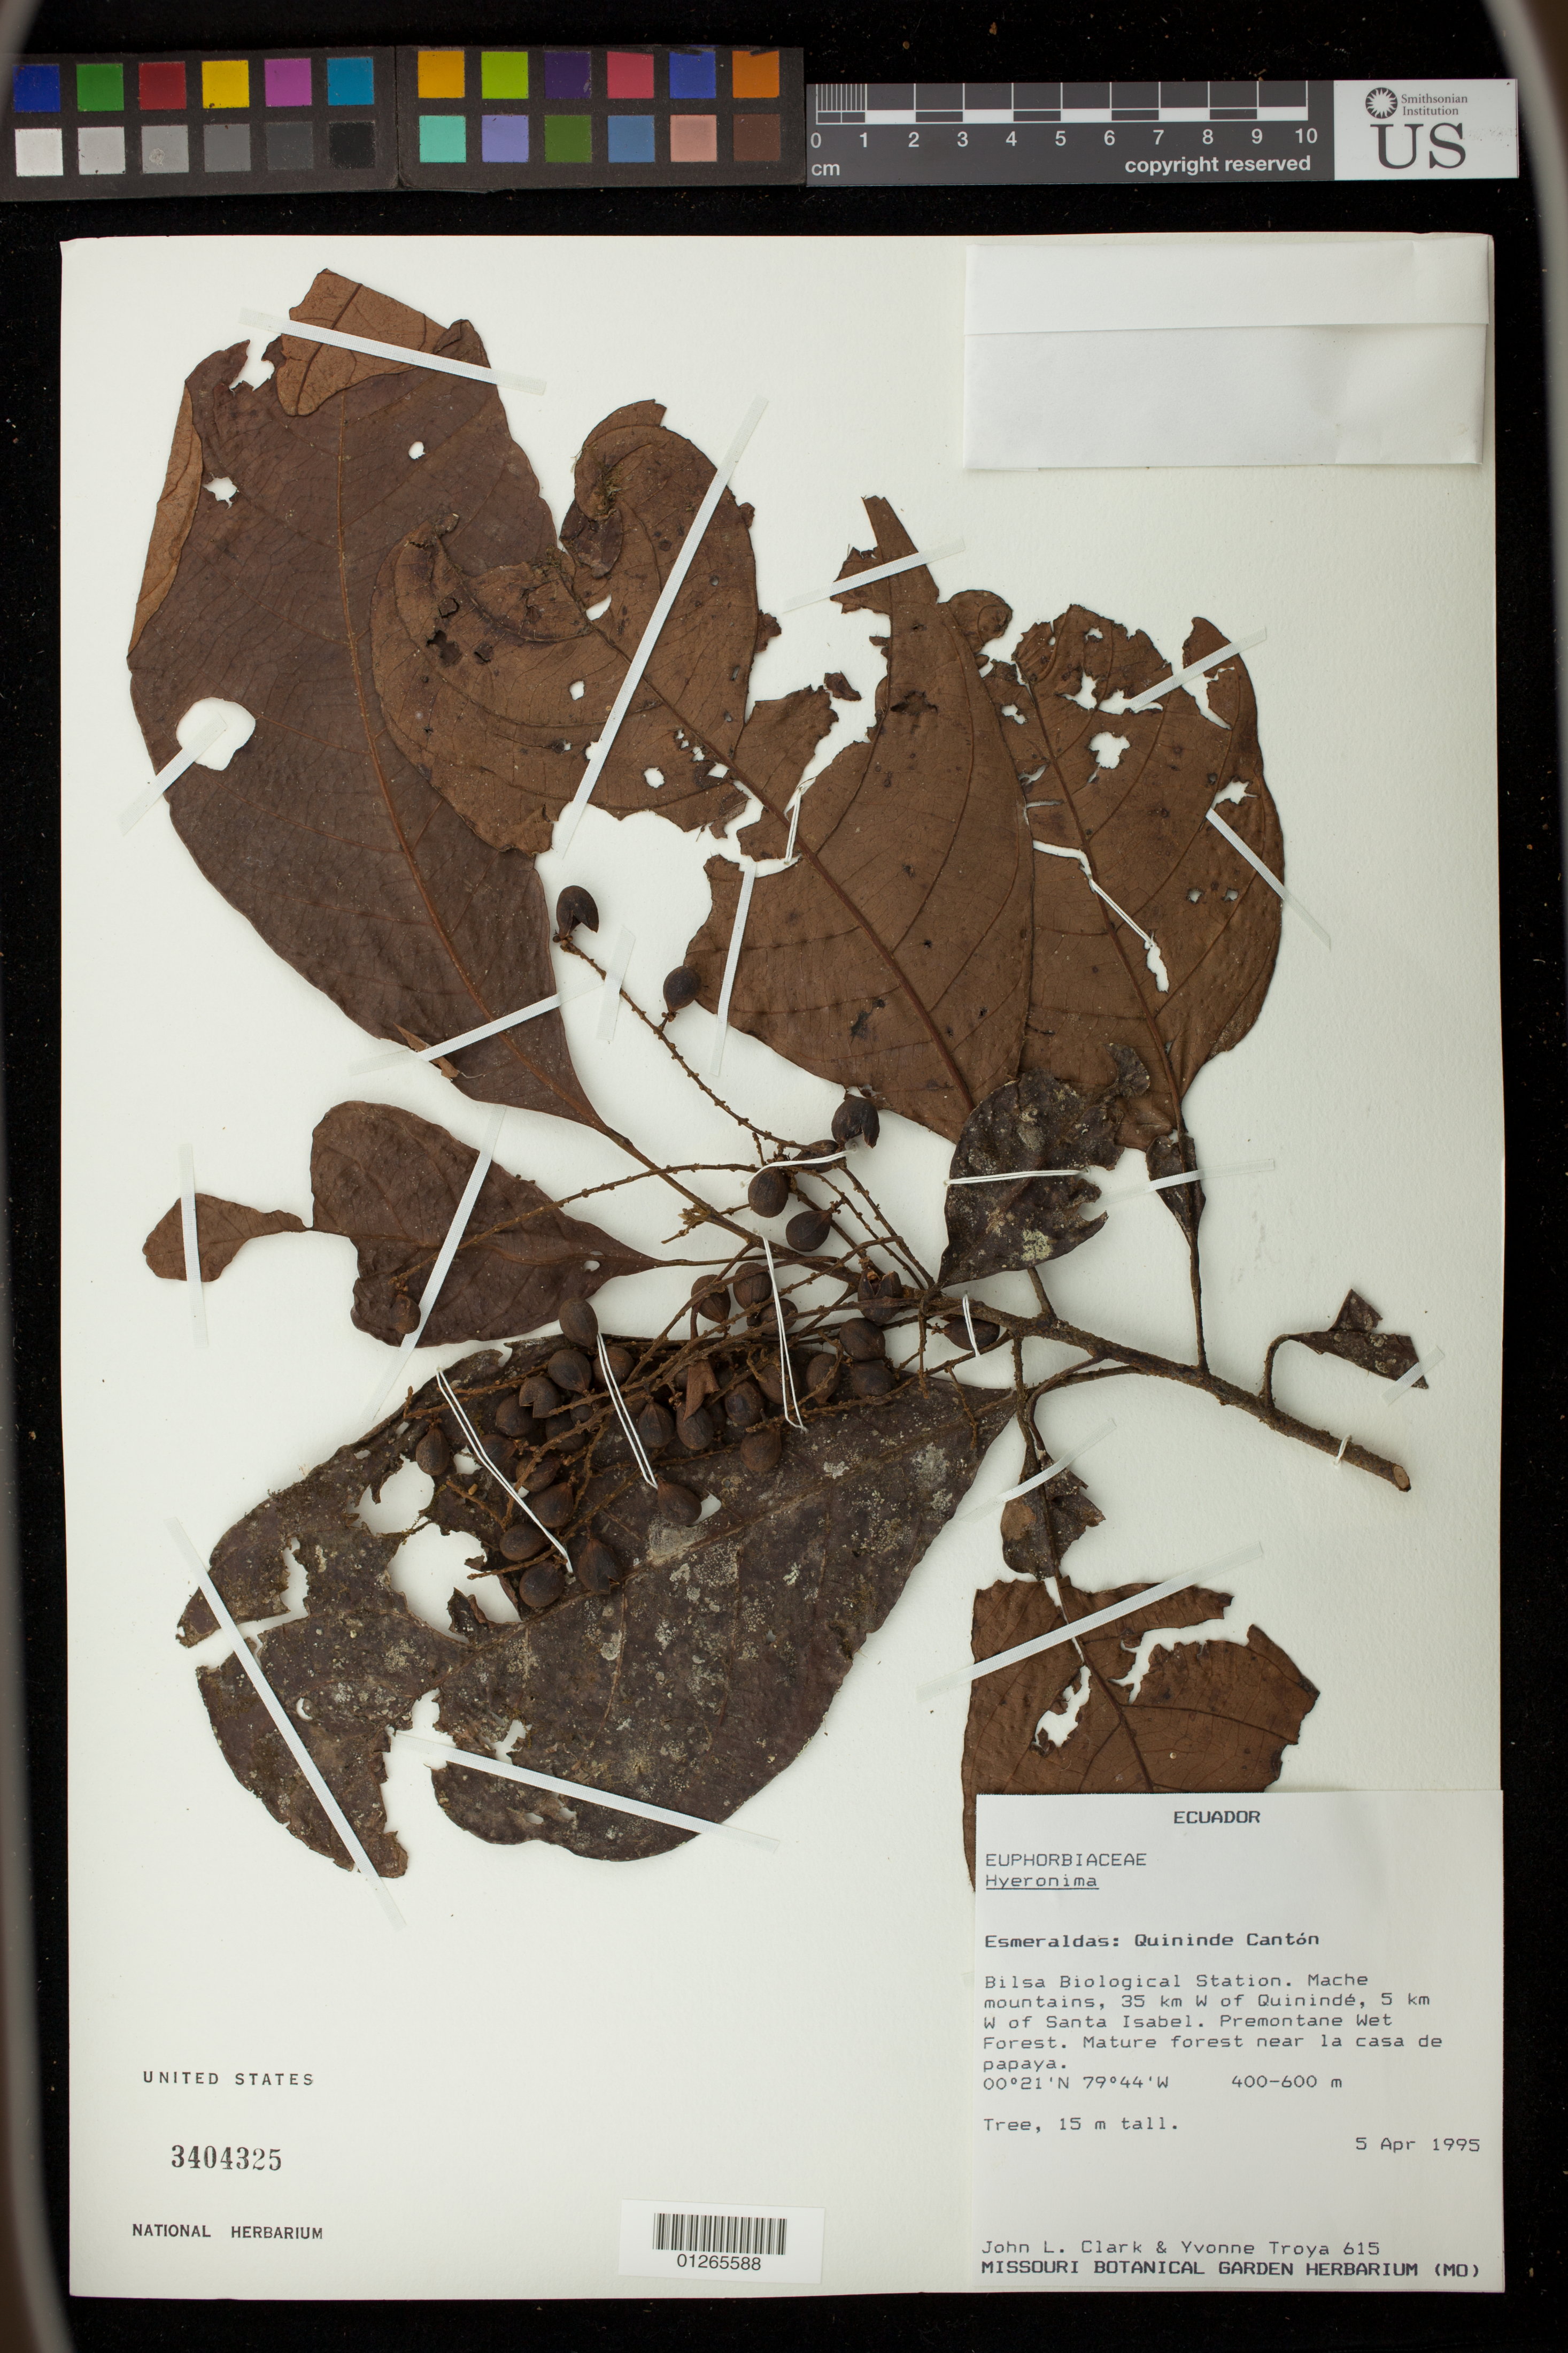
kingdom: Plantae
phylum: Tracheophyta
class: Magnoliopsida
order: Malpighiales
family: Phyllanthaceae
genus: Hieronyma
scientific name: Hieronyma sp.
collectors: J. L. Clark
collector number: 615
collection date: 1995-04-05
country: Ecuador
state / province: Esmeraldas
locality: Zamora Canton.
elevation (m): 400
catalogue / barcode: US 3404325